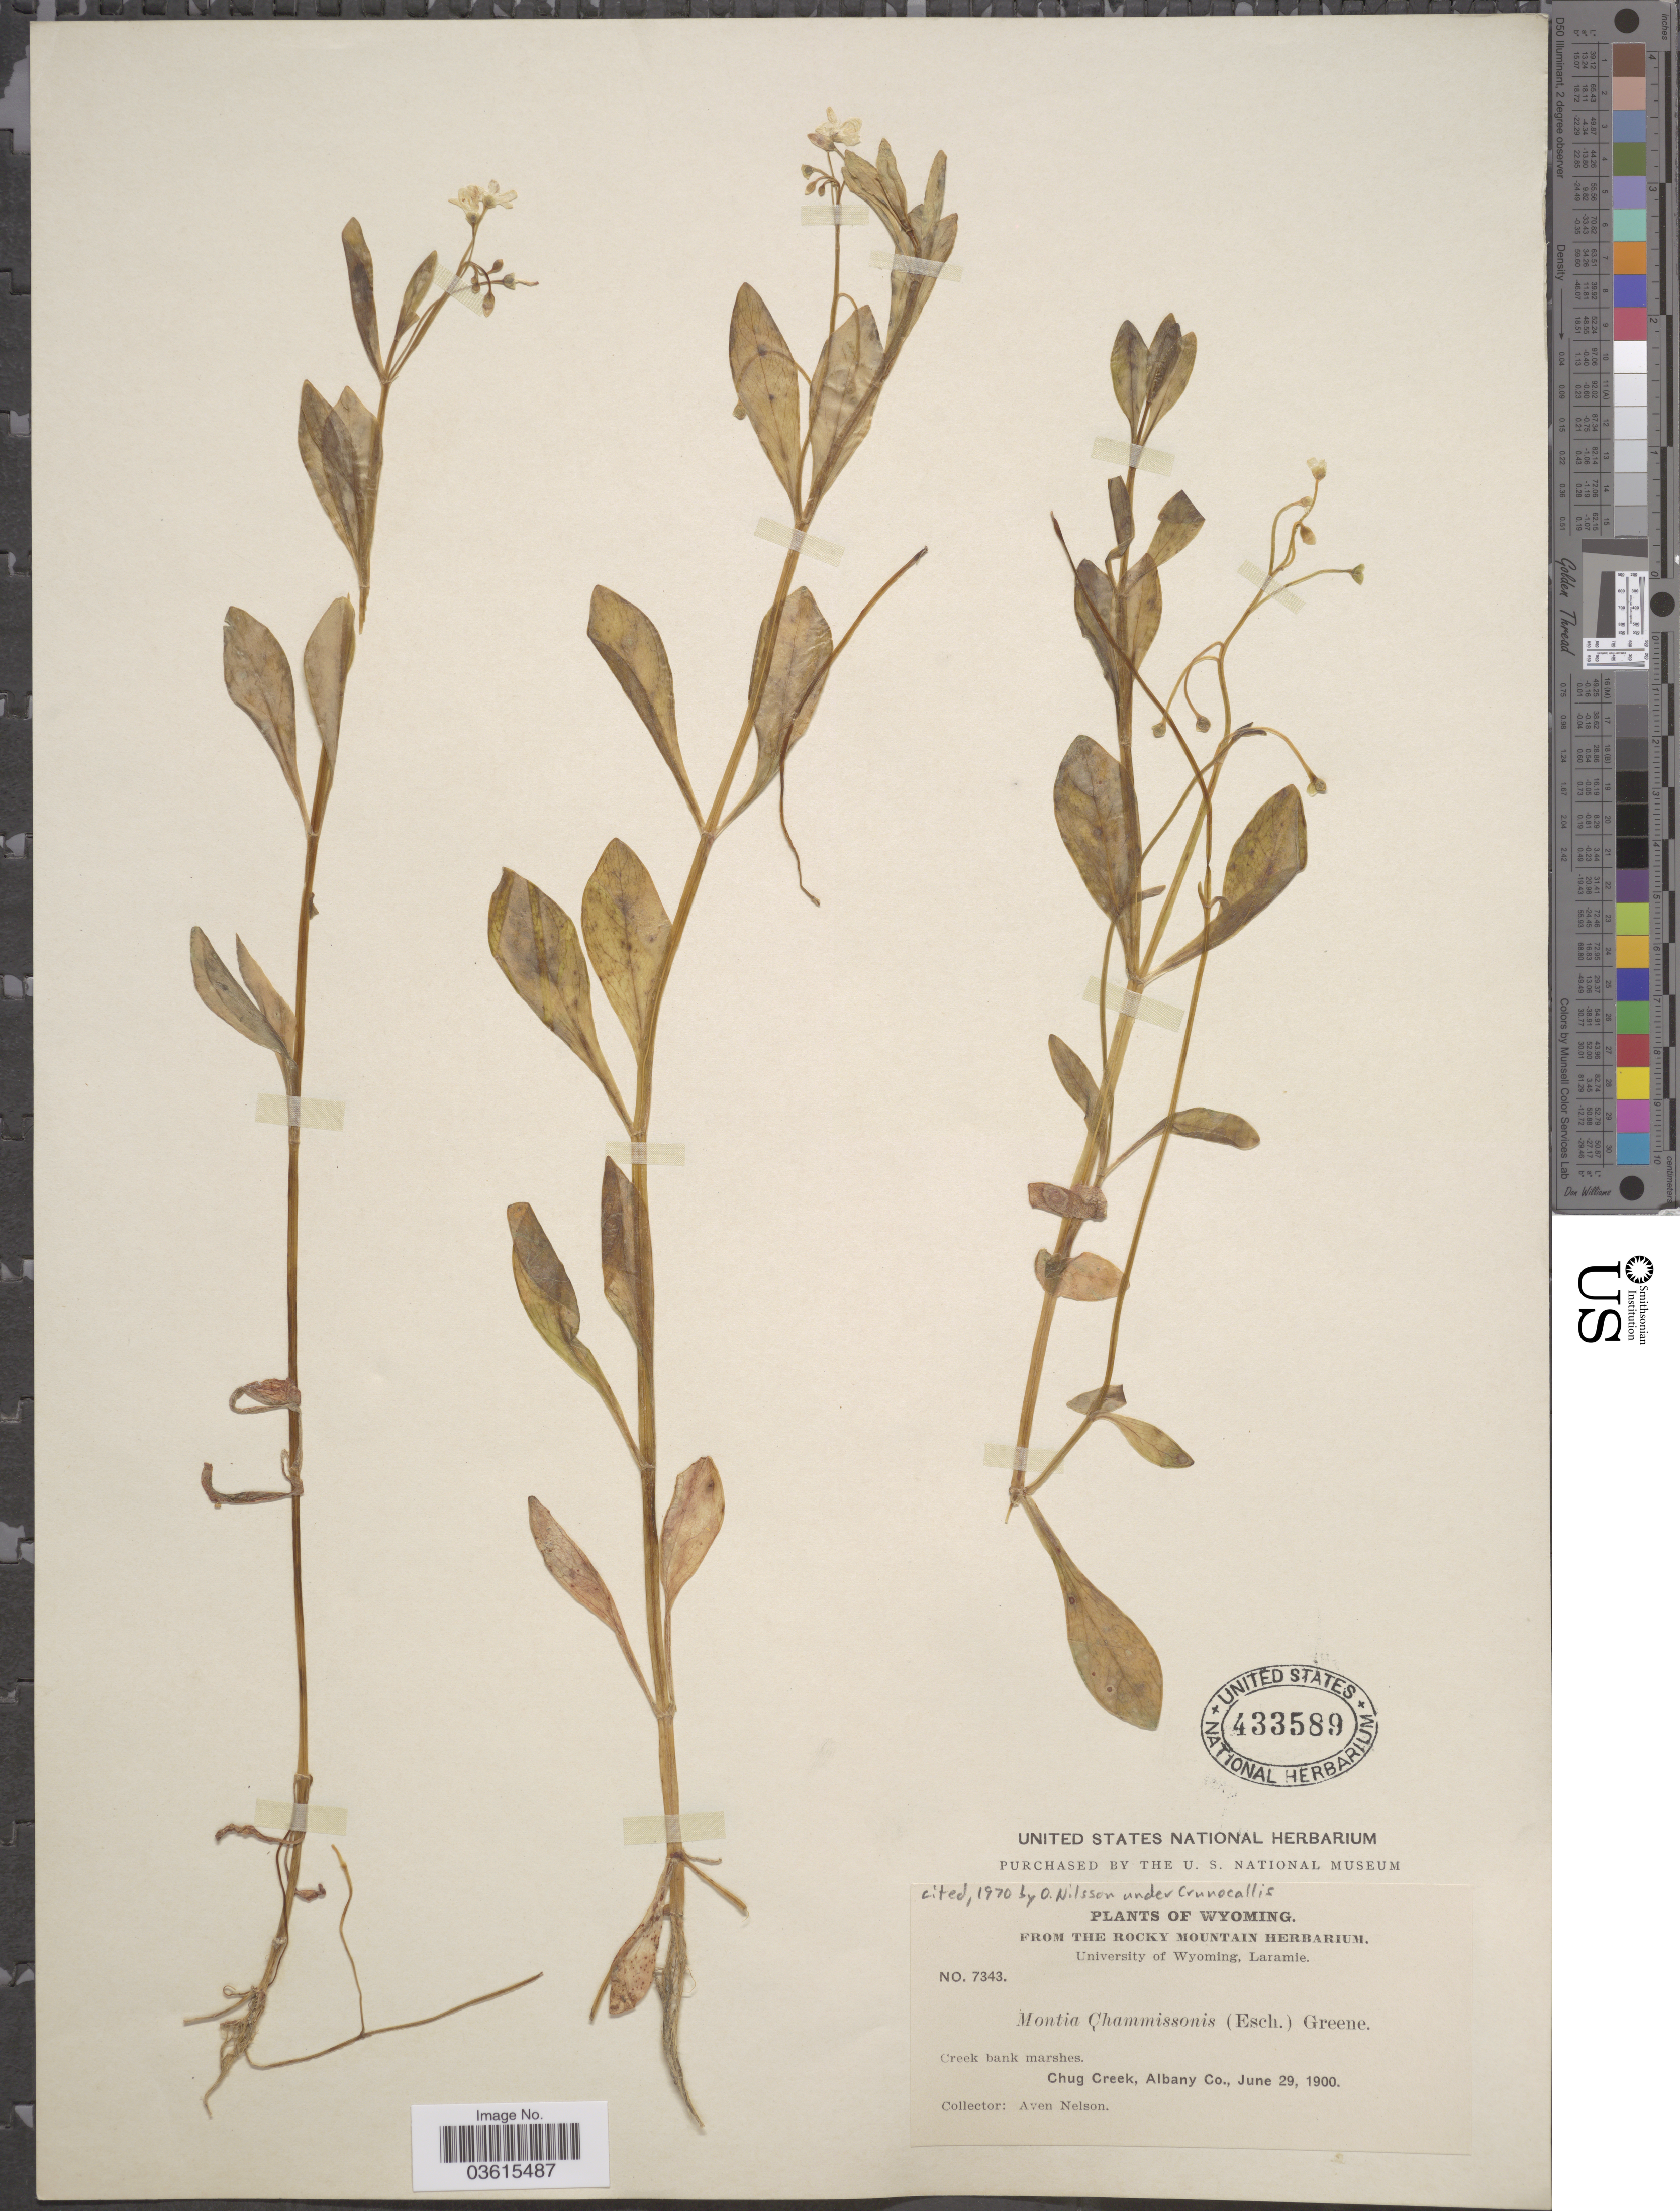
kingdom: Plantae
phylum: Tracheophyta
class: Magnoliopsida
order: Caryophyllales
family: Montiaceae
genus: Montia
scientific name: Montia chamissoi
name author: (Ledeb. ex Spreng.) Greene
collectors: A. Nelson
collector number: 7343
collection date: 1900-06-29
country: United States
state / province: Wyoming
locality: Chug Creek, Albany Co.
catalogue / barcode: US 433589